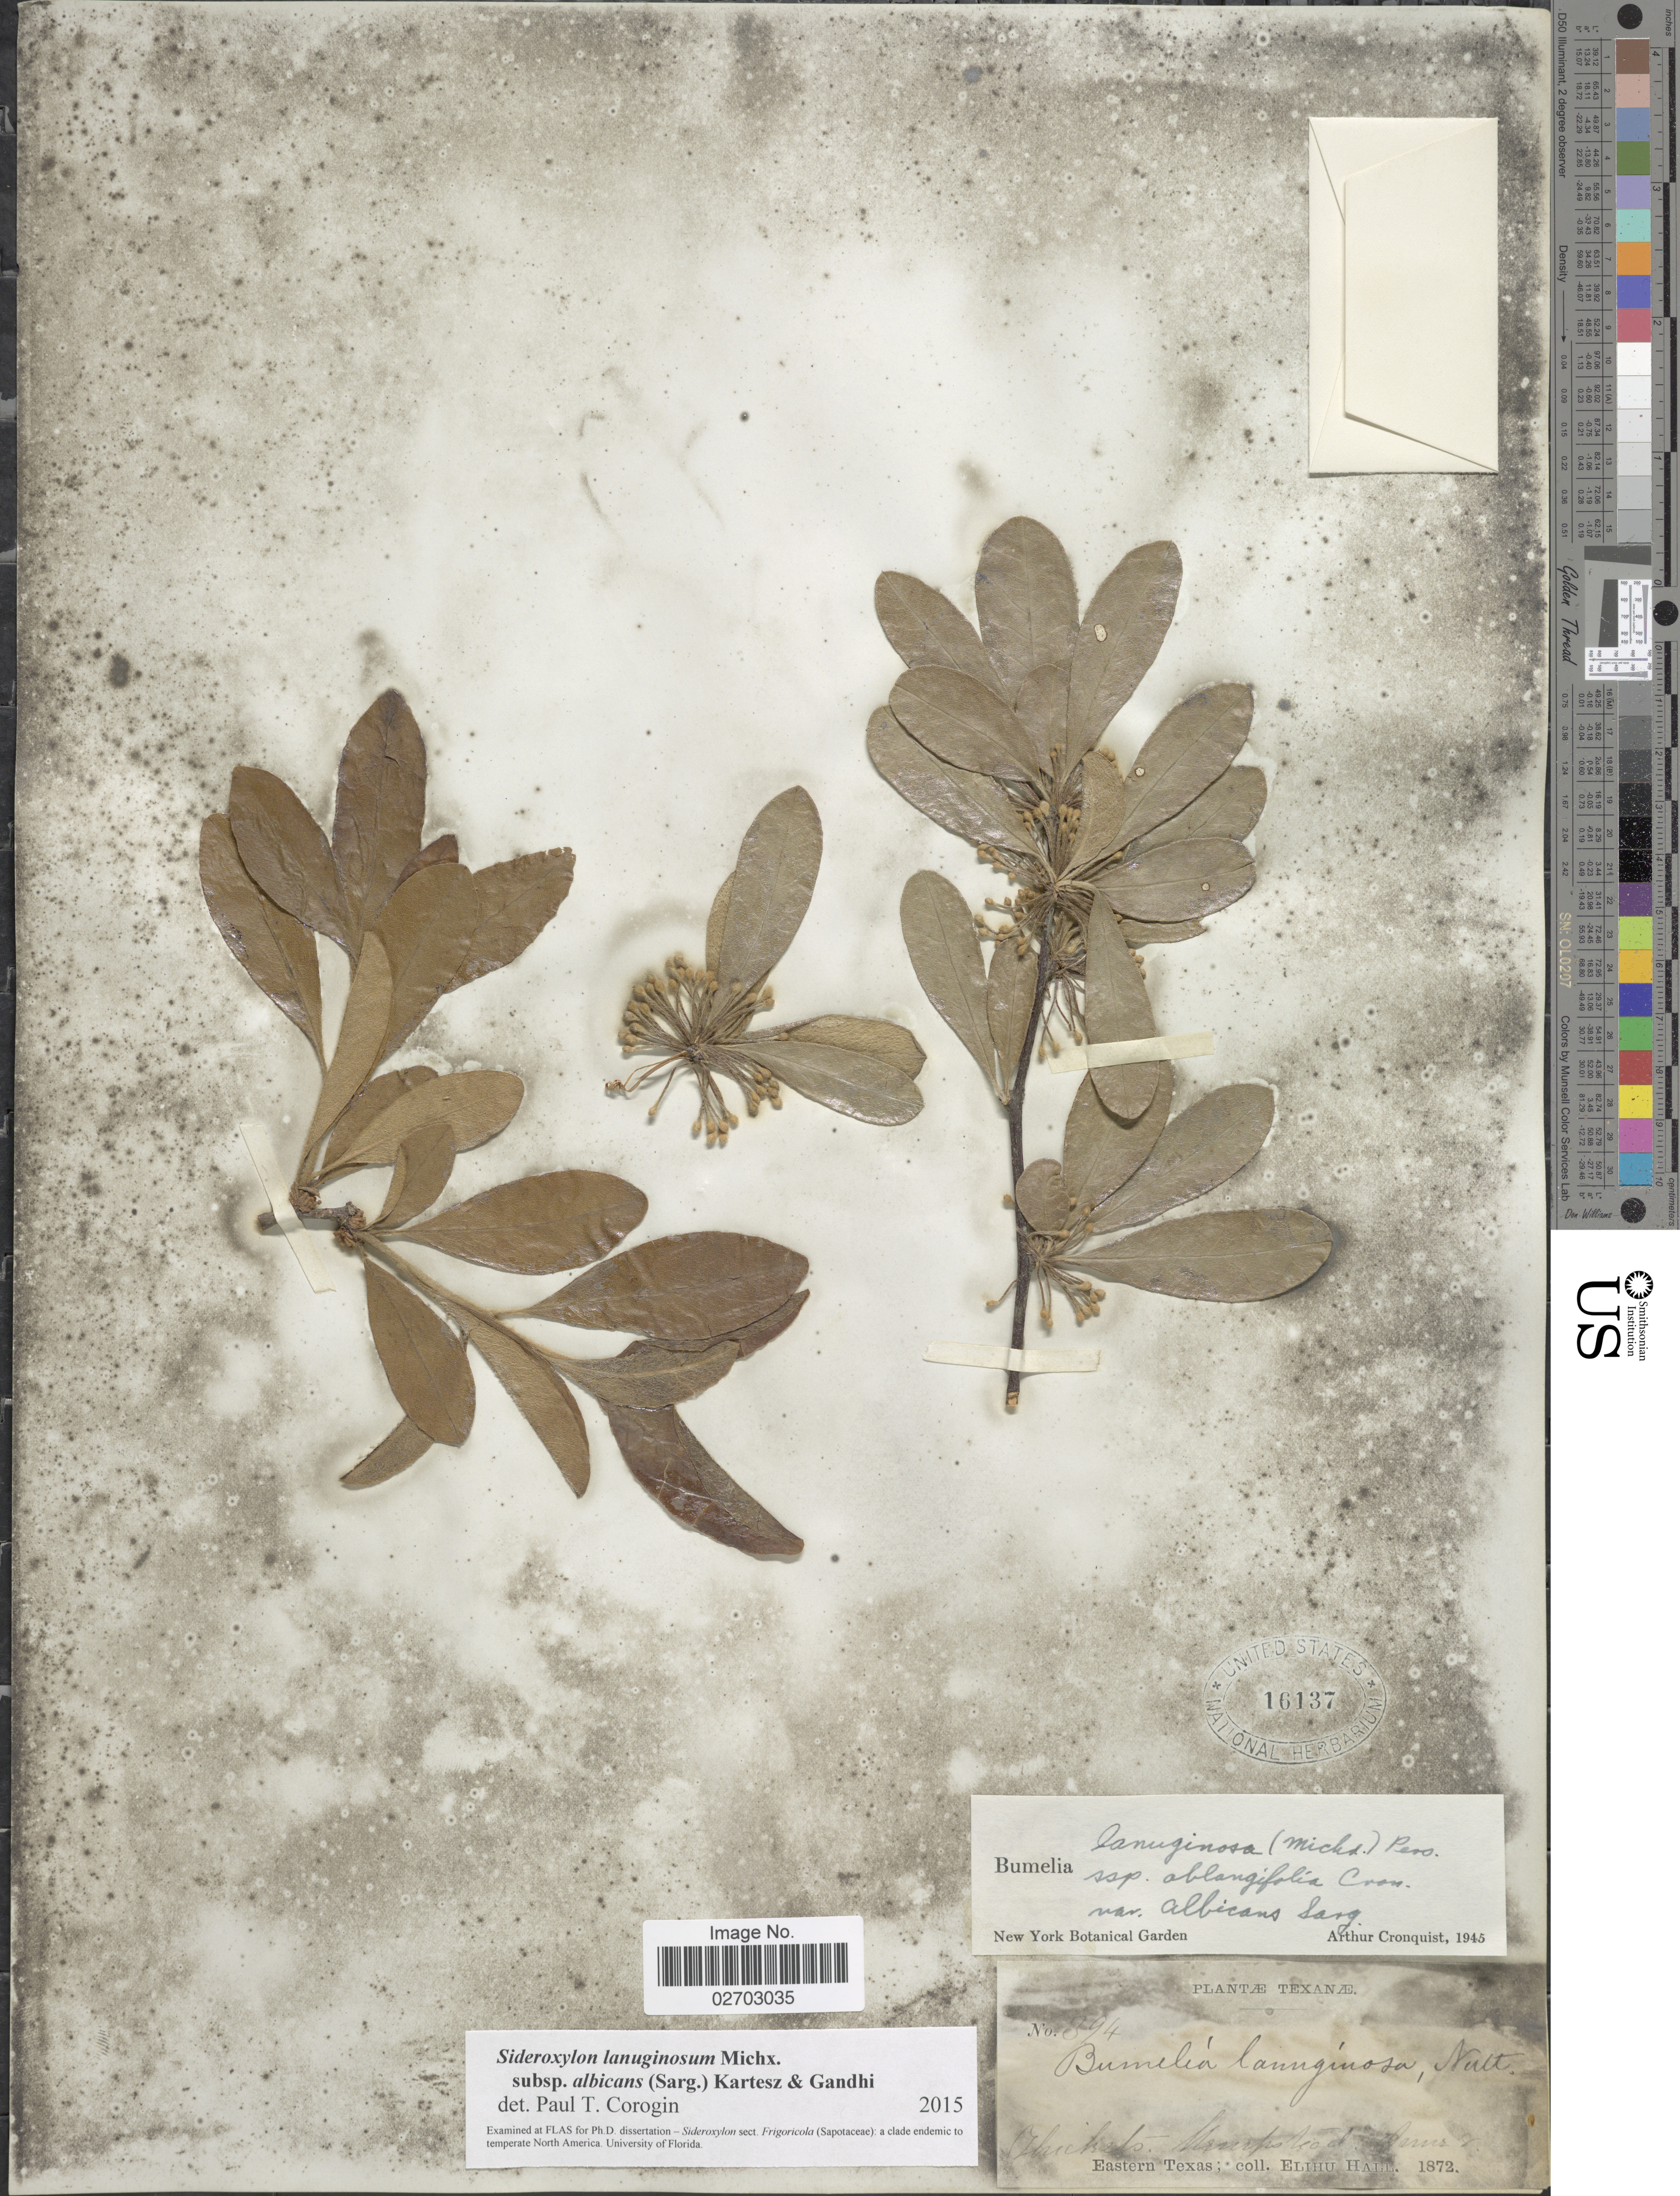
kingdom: Plantae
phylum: Tracheophyta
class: Magnoliopsida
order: Ericales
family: Sapotaceae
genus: Sideroxylon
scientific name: Sideroxylon lanuginosum subsp. albicans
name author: (Sarg.) Kartesz & Gandhi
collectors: E. Hall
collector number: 394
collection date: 1872-01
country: United States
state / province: Texas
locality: Hempstead.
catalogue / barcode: US 16137